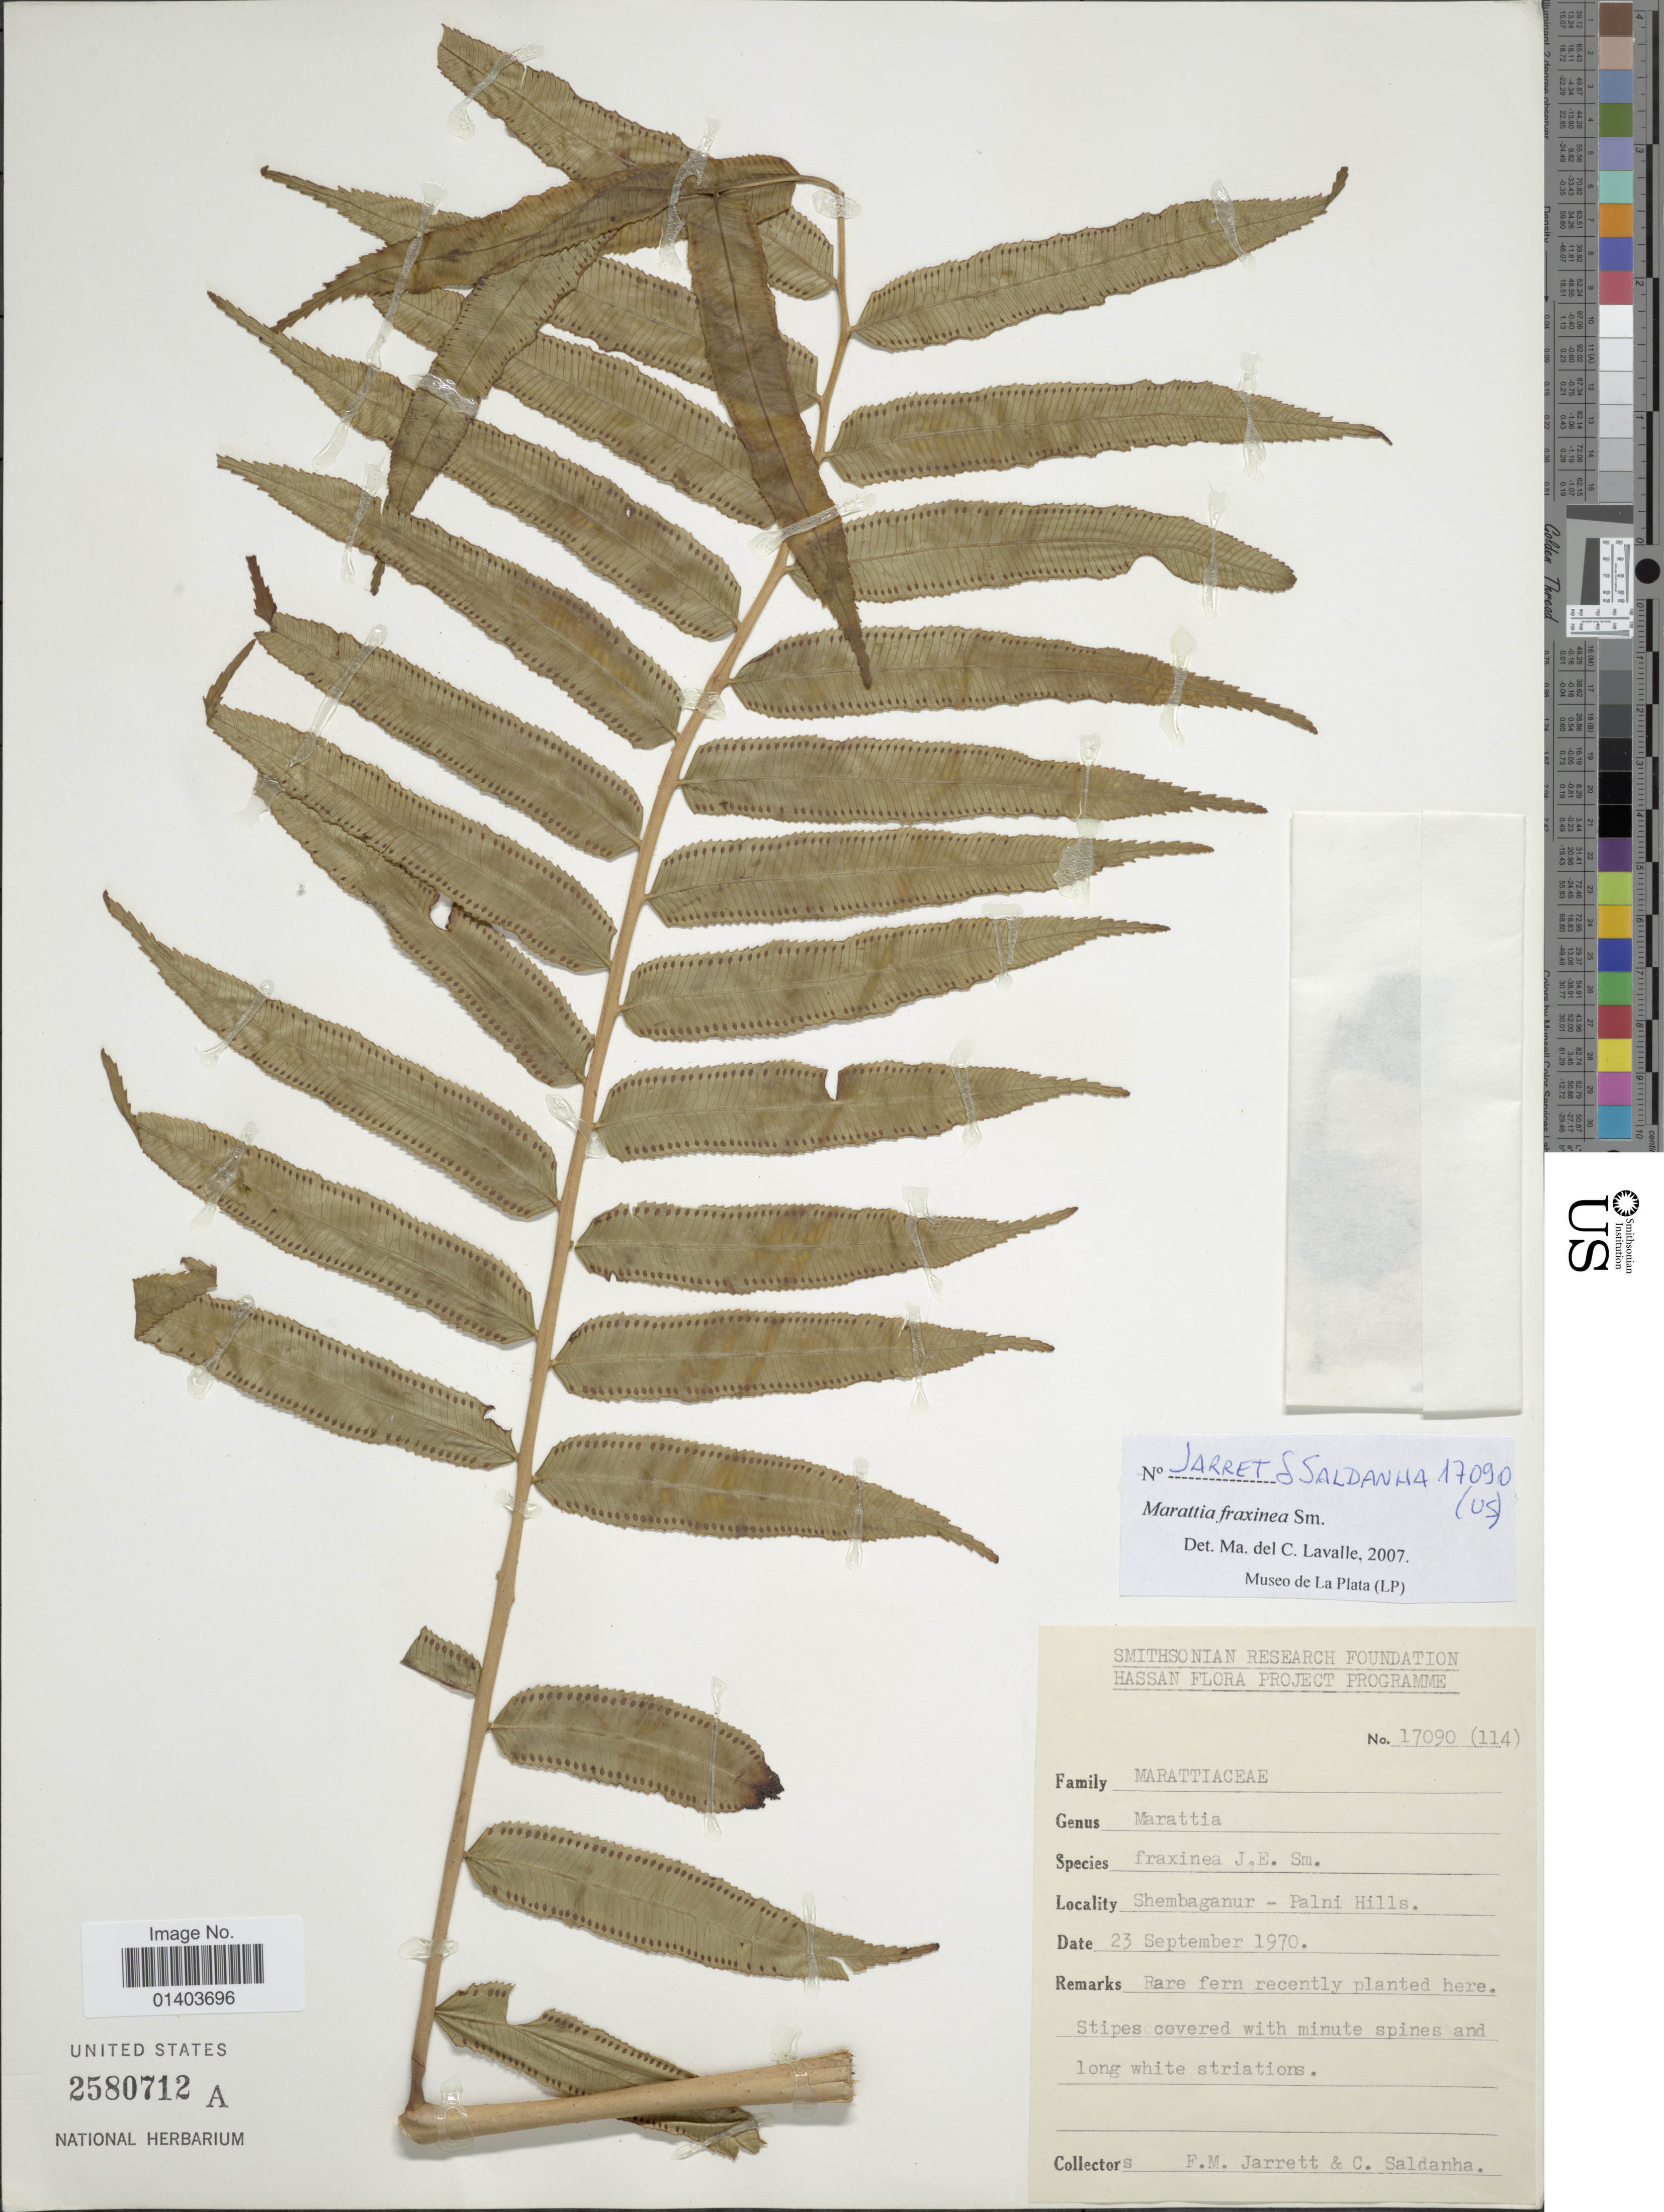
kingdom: Plantae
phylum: Tracheophyta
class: Polypodiopsida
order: Marattiales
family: Marattiaceae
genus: Ptisana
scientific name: Ptisana fraxinea var. fraxinea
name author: (Sm.) Murdock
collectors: F. M. Jarrett & C. Saldanha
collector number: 17090 (114)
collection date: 1970-09-23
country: India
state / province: Tamil Nadu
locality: Hassan, Shembaganur - Palni Hills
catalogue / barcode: US 2580712A